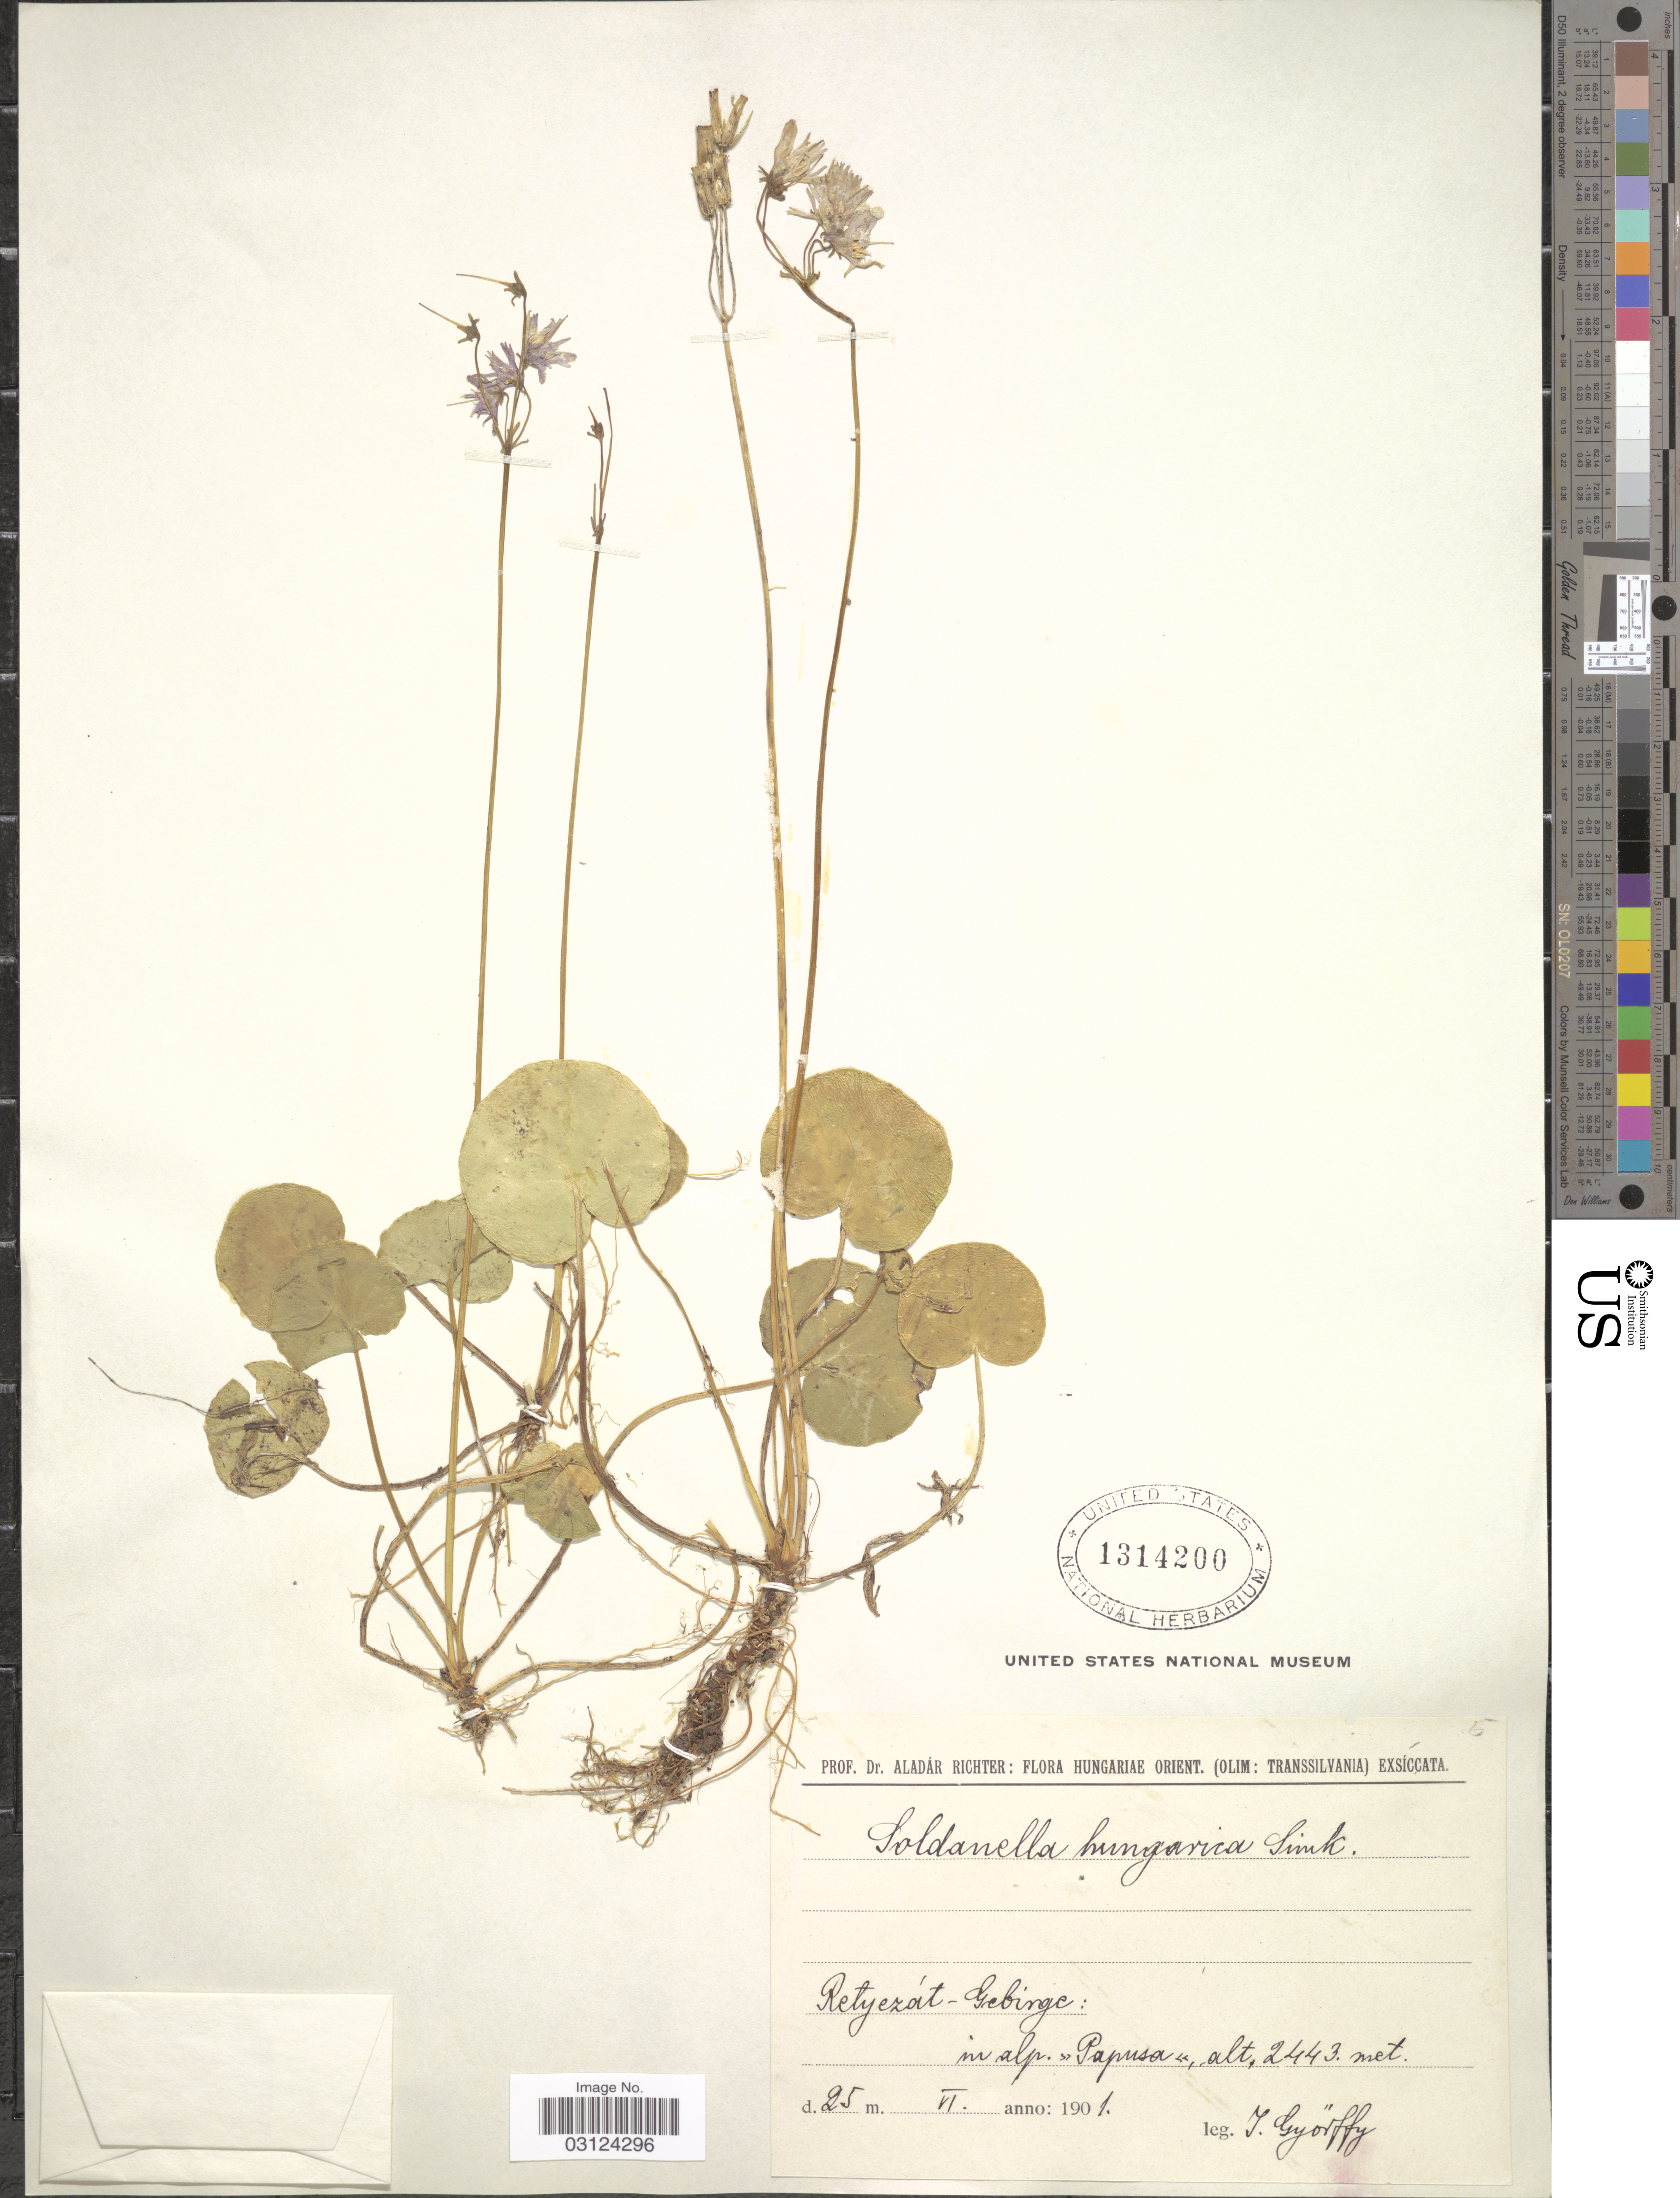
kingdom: Plantae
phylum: Tracheophyta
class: Magnoliopsida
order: Ericales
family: Primulaceae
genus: Soldanella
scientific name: Soldanella hungarica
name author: Simonk.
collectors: I. Gyorffy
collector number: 5*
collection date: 1901-06-25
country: Hungary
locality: Hungariae Orient. (Olim: Transsilvania) Exsiccata. Retyezát - Gebinge [interpreted]: in alp. >>Papusa<<.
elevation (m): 2443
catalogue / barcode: US 1314200